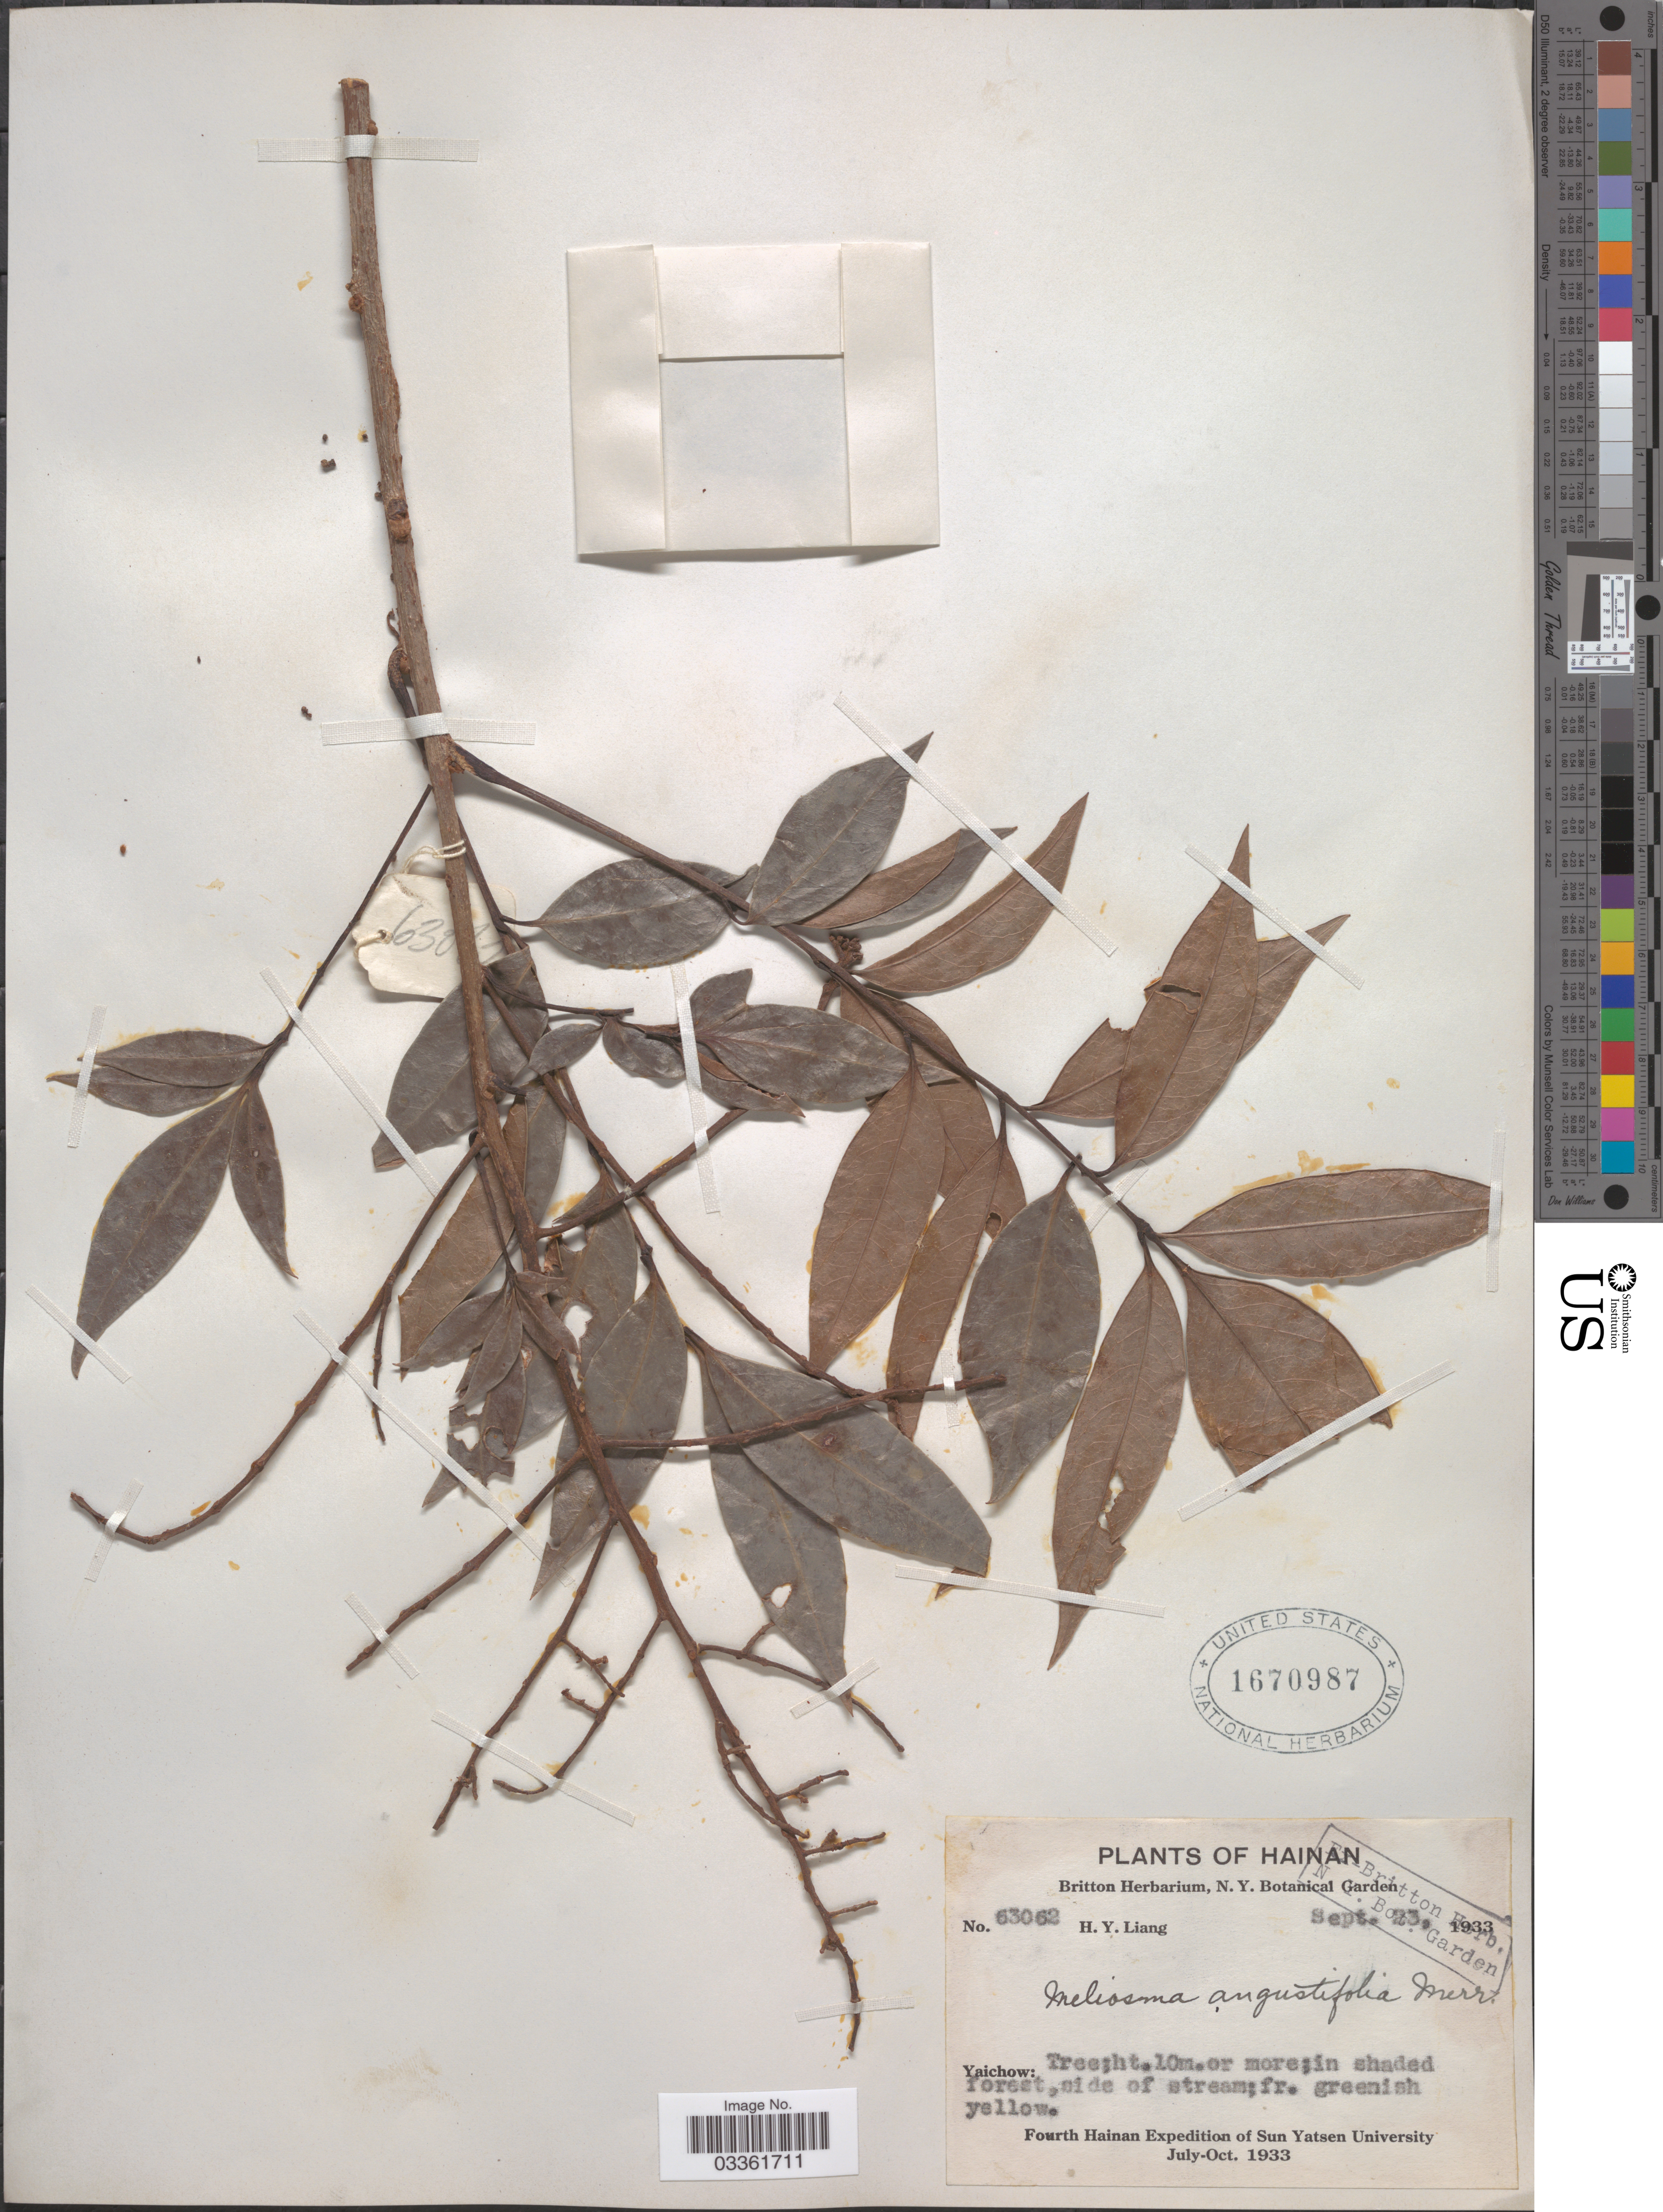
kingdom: Plantae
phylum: Tracheophyta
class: Magnoliopsida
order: Proteales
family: Sabiaceae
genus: Meliosma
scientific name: Meliosma angustifolia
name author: Merr.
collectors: H. Y. Liang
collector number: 63062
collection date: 1933-09-23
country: China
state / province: Hainan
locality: Yaichow.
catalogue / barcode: US 1670987